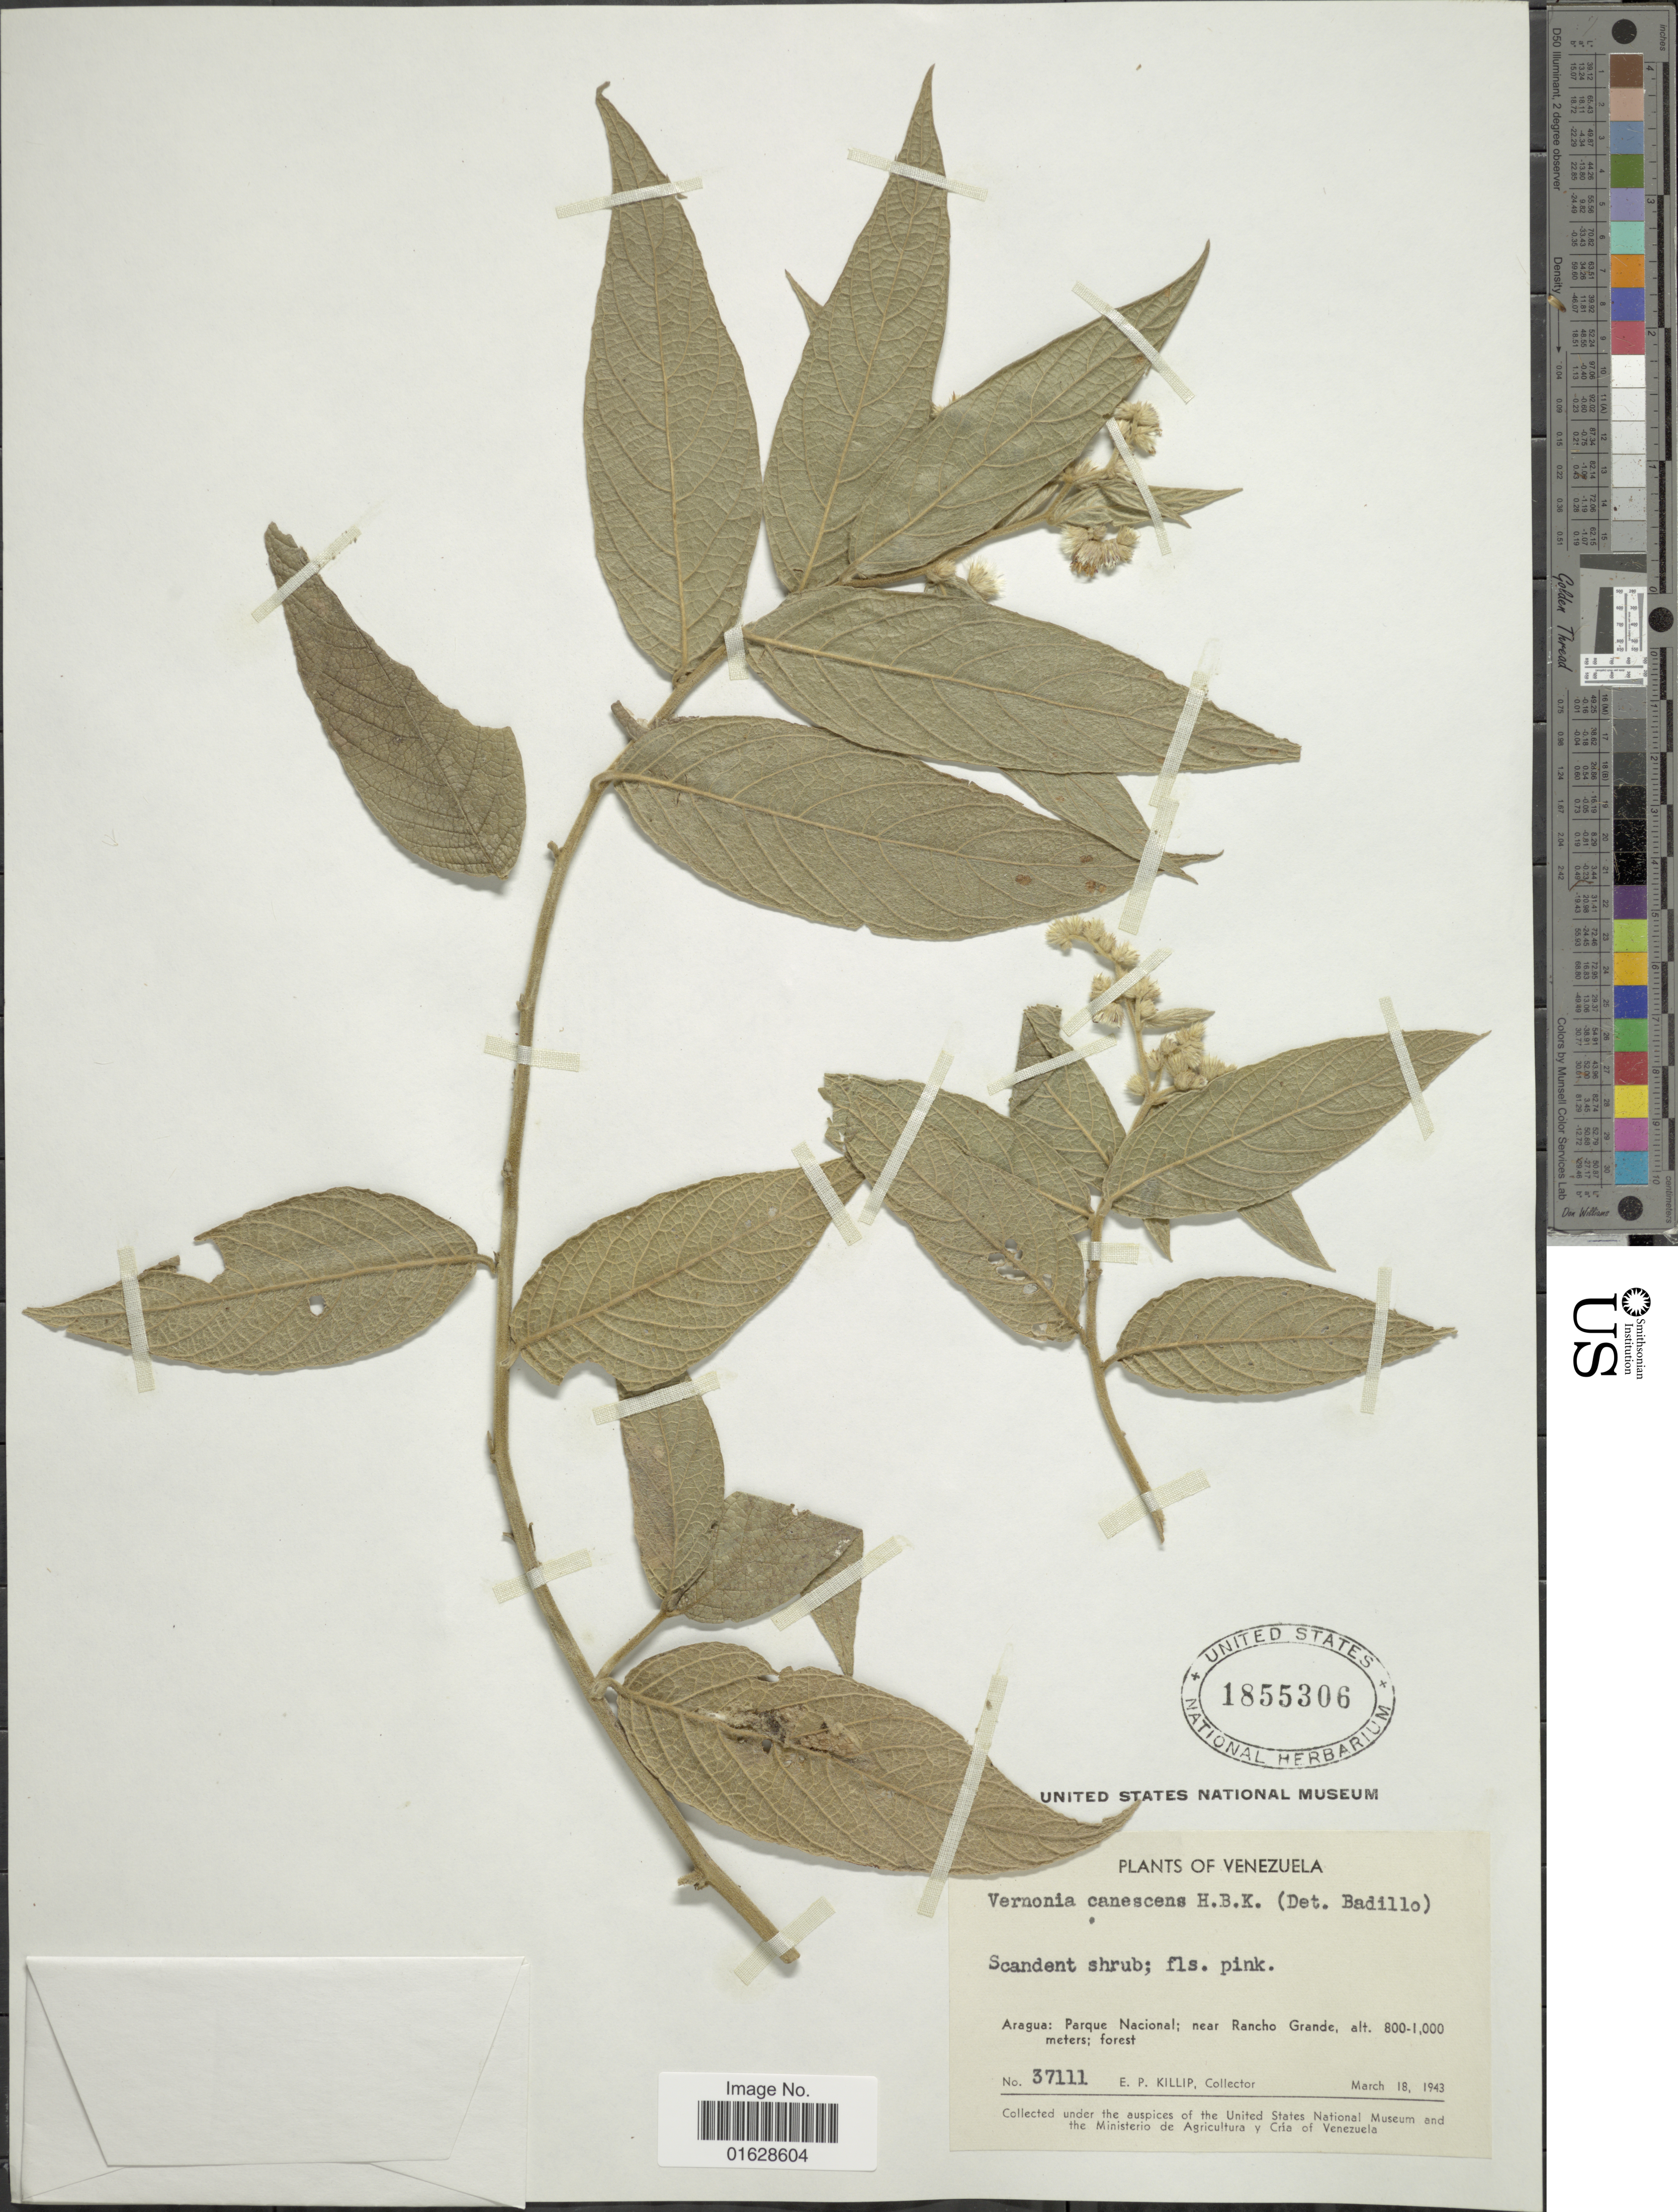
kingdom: Plantae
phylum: Tracheophyta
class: Magnoliopsida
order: Asterales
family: Asteraceae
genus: Lepidaploa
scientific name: Lepidaploa canescens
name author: (Kunth) H. Rob.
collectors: E. P. Killip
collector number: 37111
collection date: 1943-03-18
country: Venezuela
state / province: Aragua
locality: Venezuela. Aragua: Parque Nacional; near Rancho Grande. forest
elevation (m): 800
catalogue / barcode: US 1855306